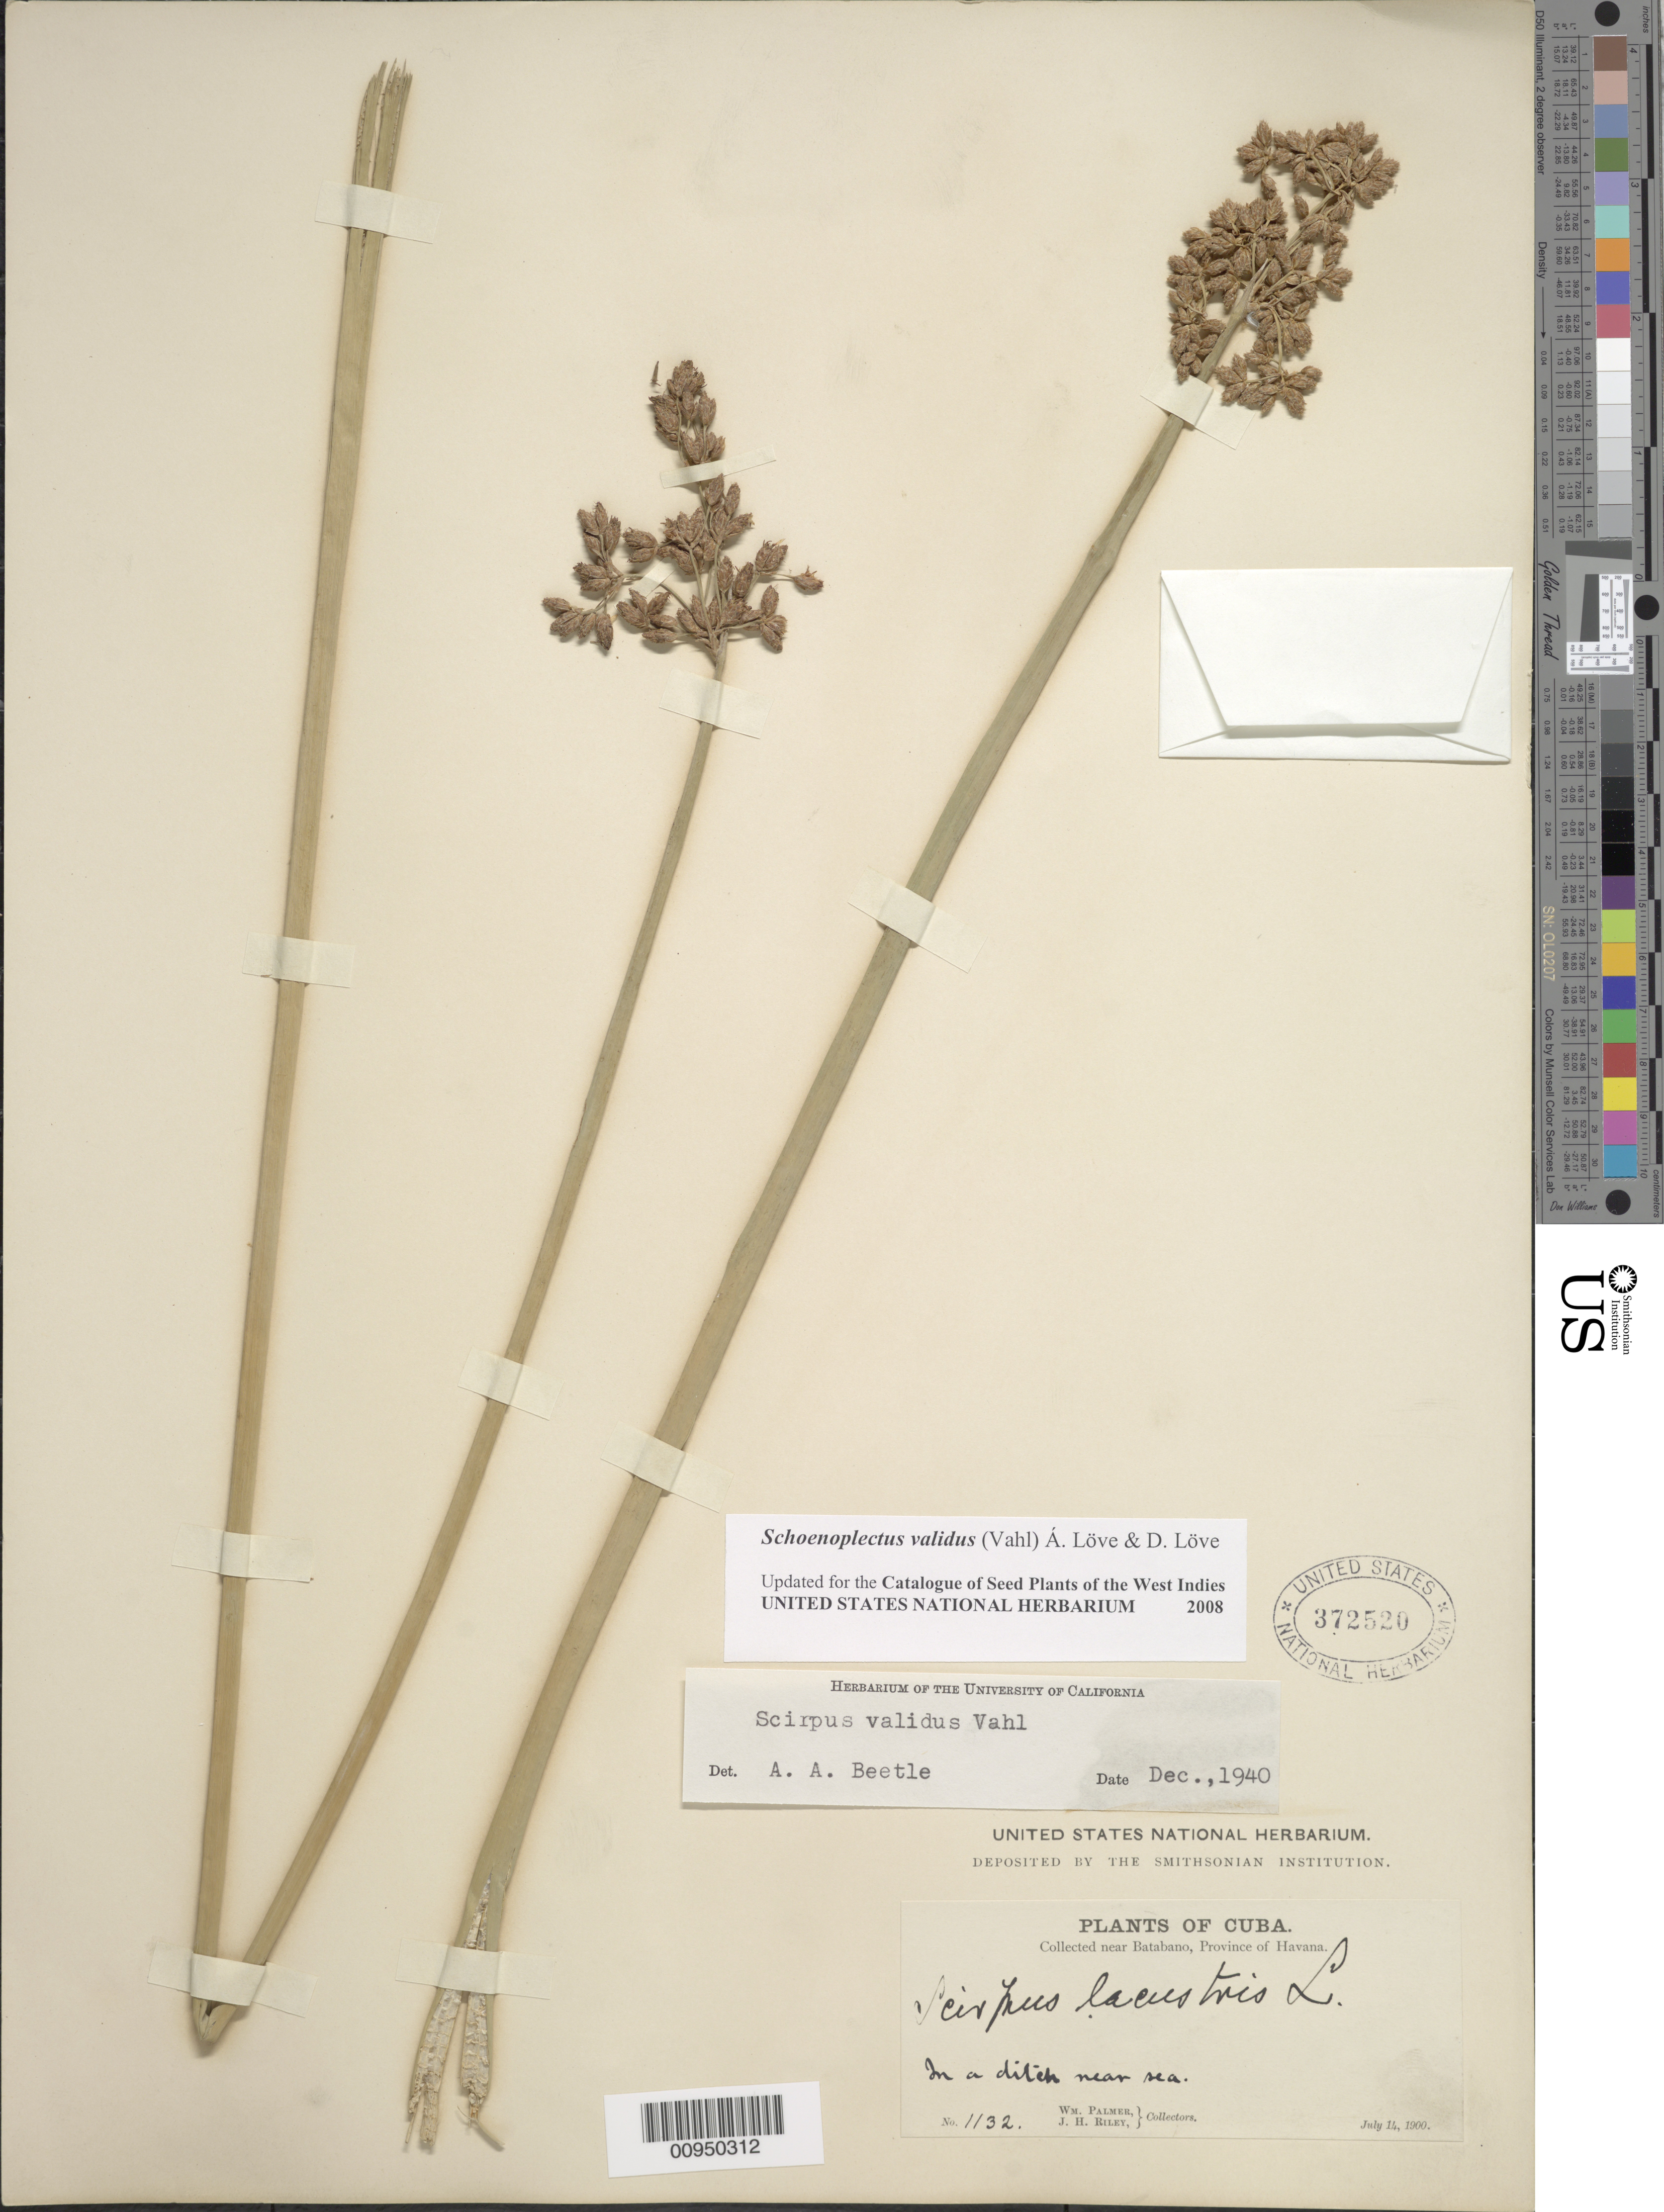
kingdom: Plantae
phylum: Tracheophyta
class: Liliopsida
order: Poales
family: Cyperaceae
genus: Schoenoplectus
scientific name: Schoenoplectus validus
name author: (Vahl) Á. Löve & D. Löve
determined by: Strong, M. T., (US), Smithsonian Institution - National Museum of Natural History (UNITED STATES)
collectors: W. Palmer & J. H. Riley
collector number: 1132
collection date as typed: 11 Jul 1900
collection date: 1900-07-11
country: Cuba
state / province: La Habana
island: Cuba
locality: Near Batabano, near sea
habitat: In a ditch near sea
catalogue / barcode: US 372520